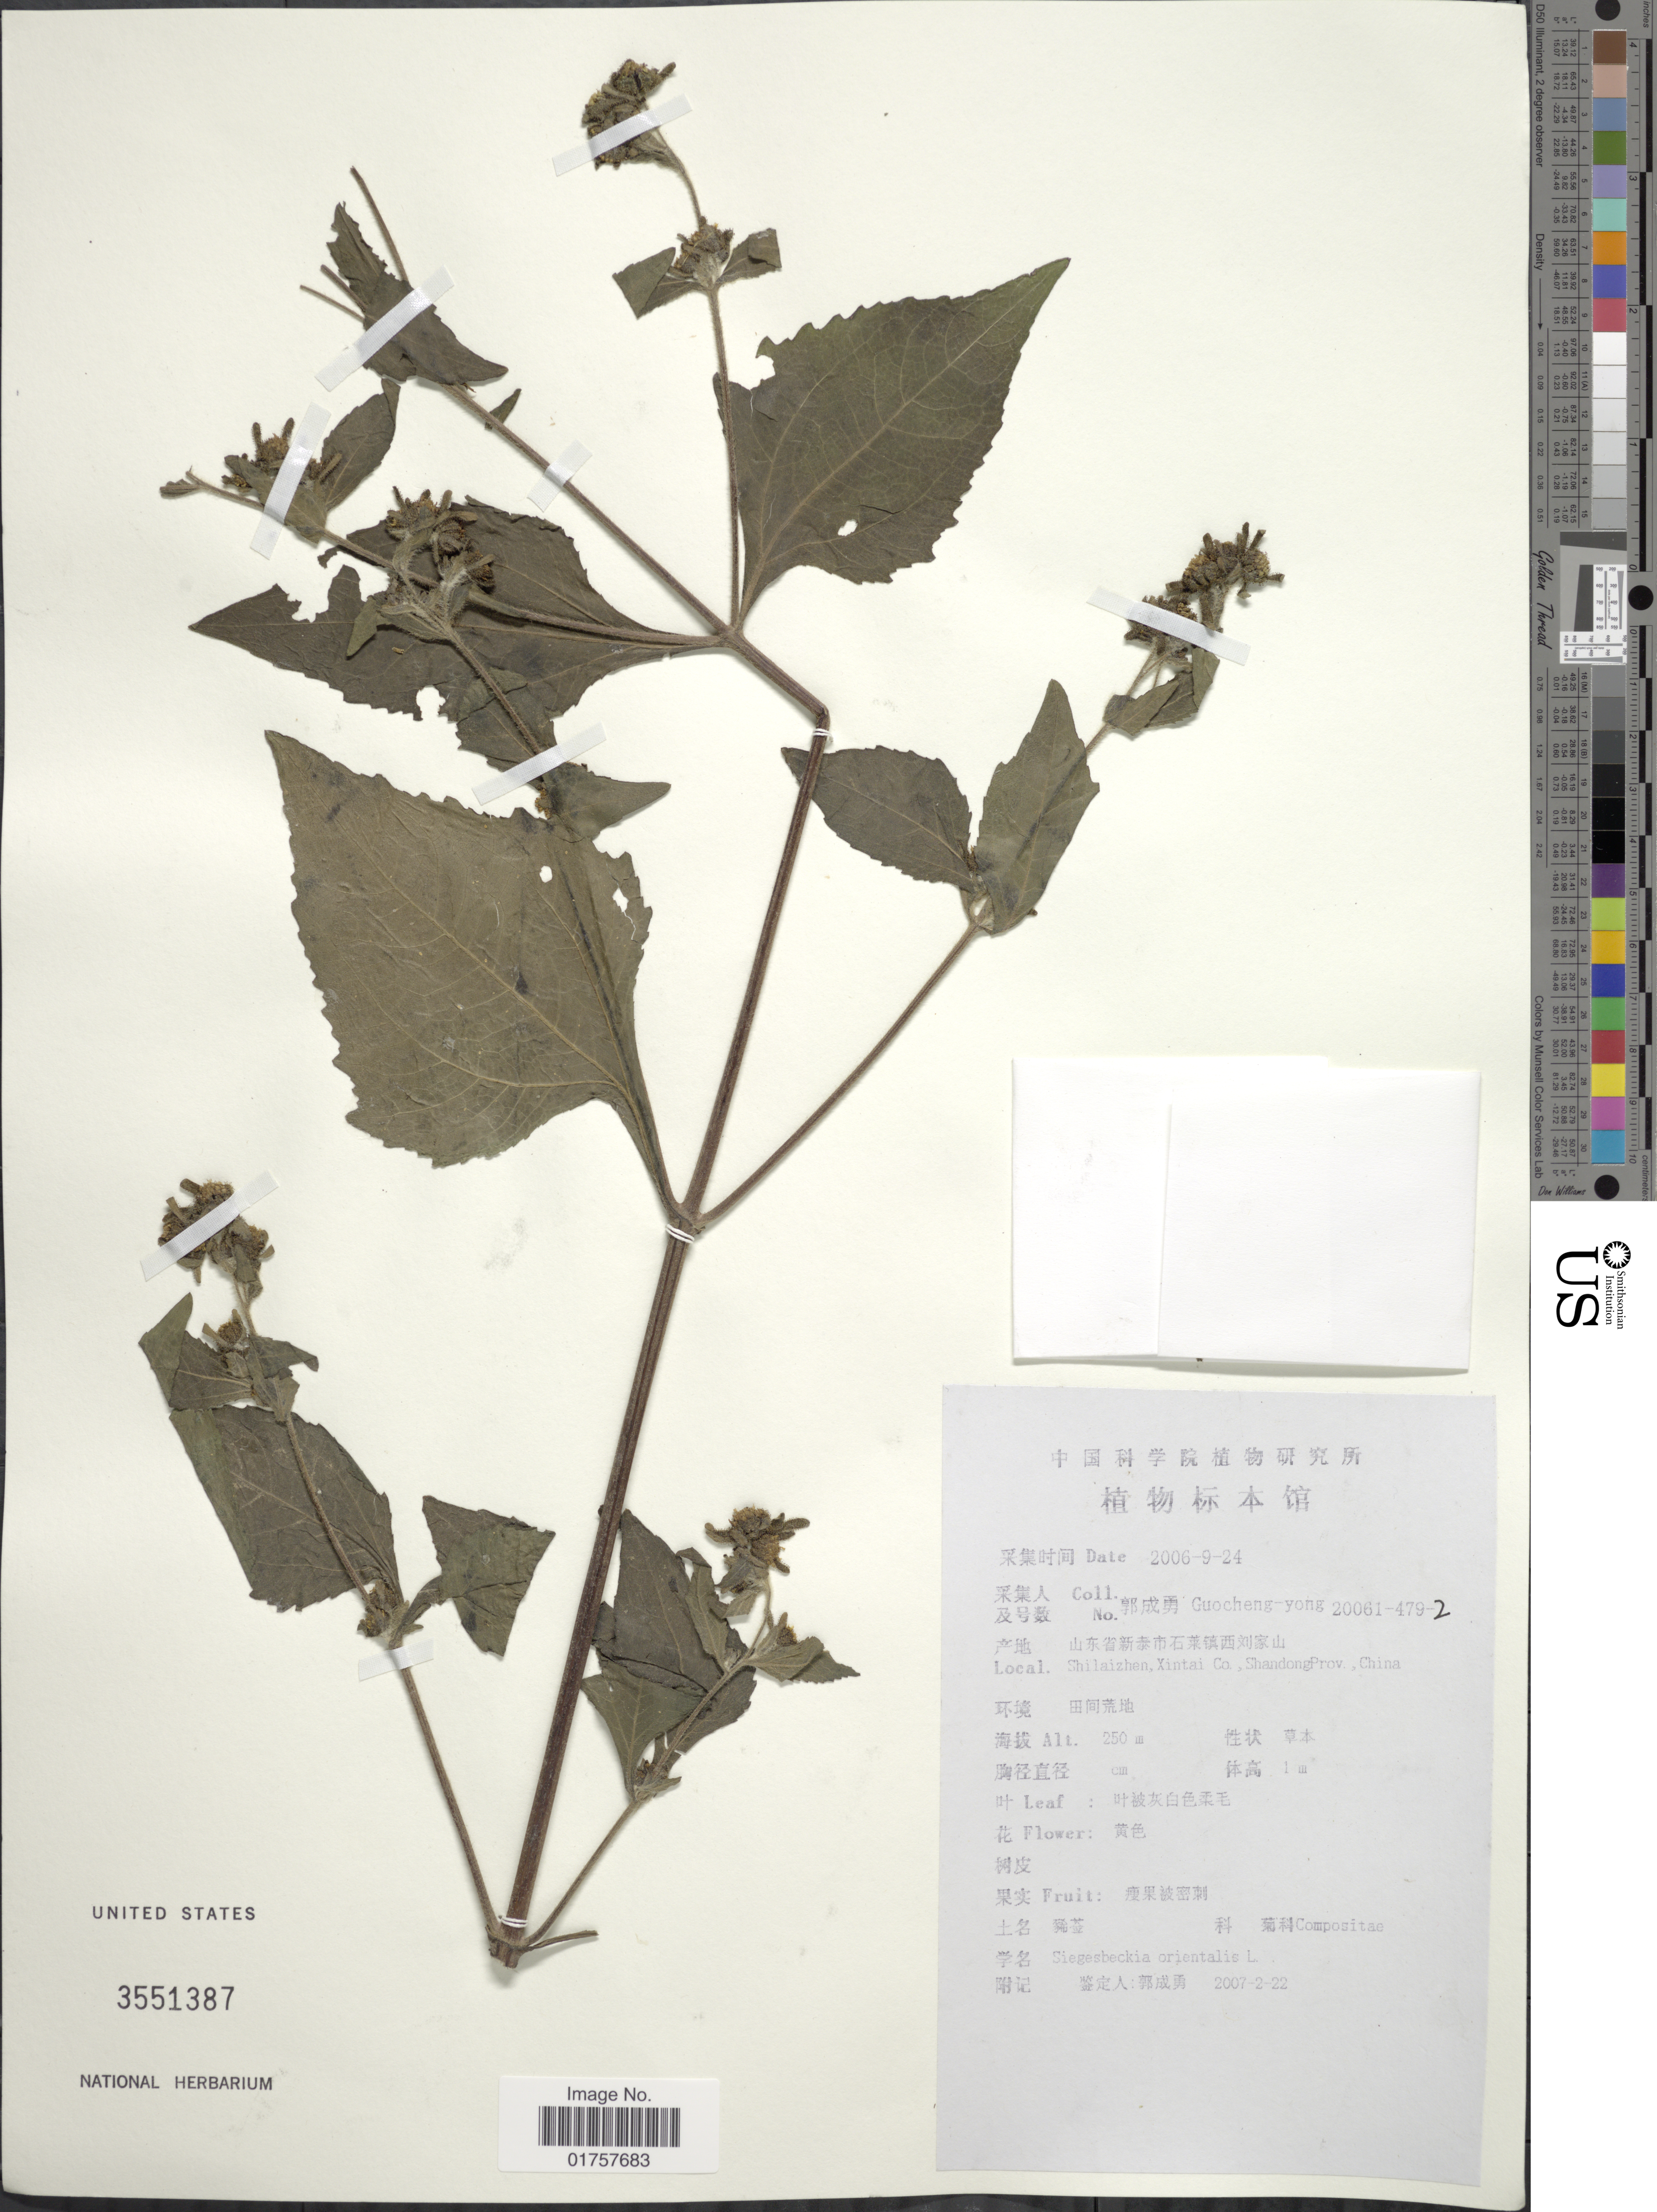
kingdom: Plantae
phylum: Tracheophyta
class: Magnoliopsida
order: Asterales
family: Asteraceae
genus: Sigesbeckia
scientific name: Sigesbeckia orientalis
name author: L.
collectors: Guo cheng-yong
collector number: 20061-479-2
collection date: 2007-02-22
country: China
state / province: Shandong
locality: Shilaizhen, Xintai Co.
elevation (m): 250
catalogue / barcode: US 3551387